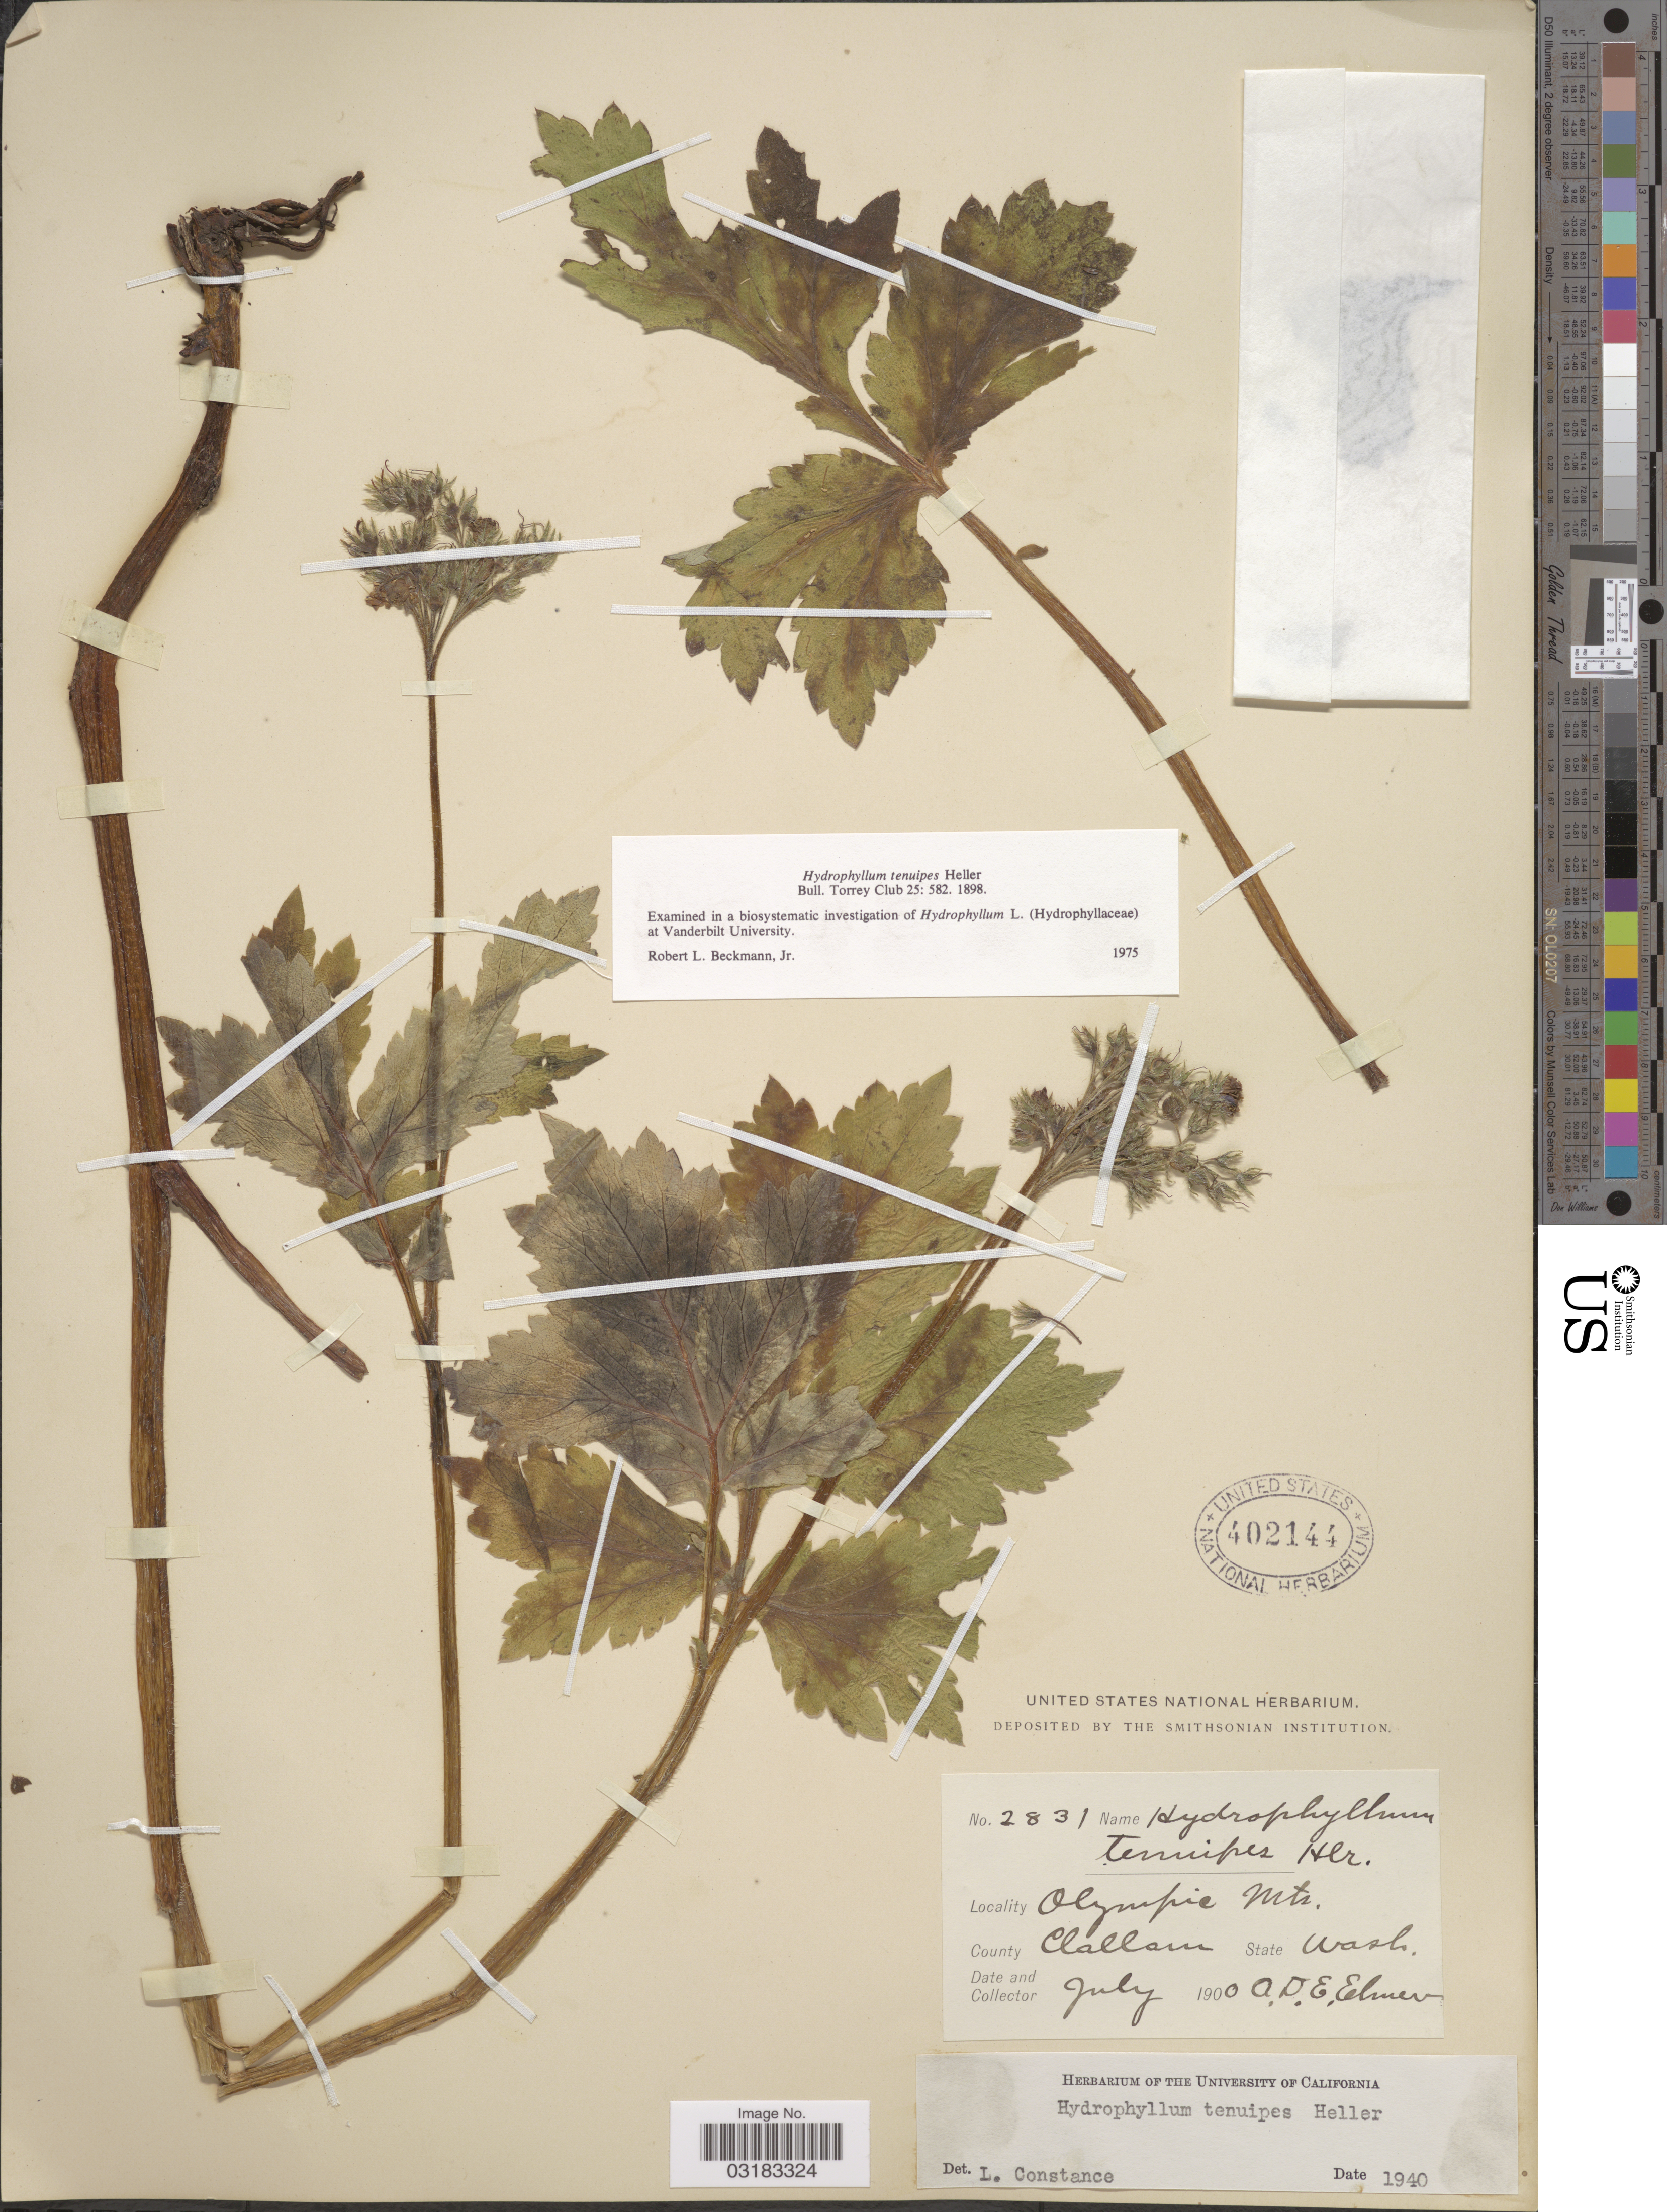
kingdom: Plantae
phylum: Tracheophyta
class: Magnoliopsida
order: Boraginales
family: Hydrophyllaceae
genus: Hydrophyllum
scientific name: Hydrophyllum tenuipes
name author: A. Heller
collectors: A. D. E. Elmer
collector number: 2831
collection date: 1900-07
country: United States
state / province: Washington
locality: Olympic Mts. Clallam.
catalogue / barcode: US 402144